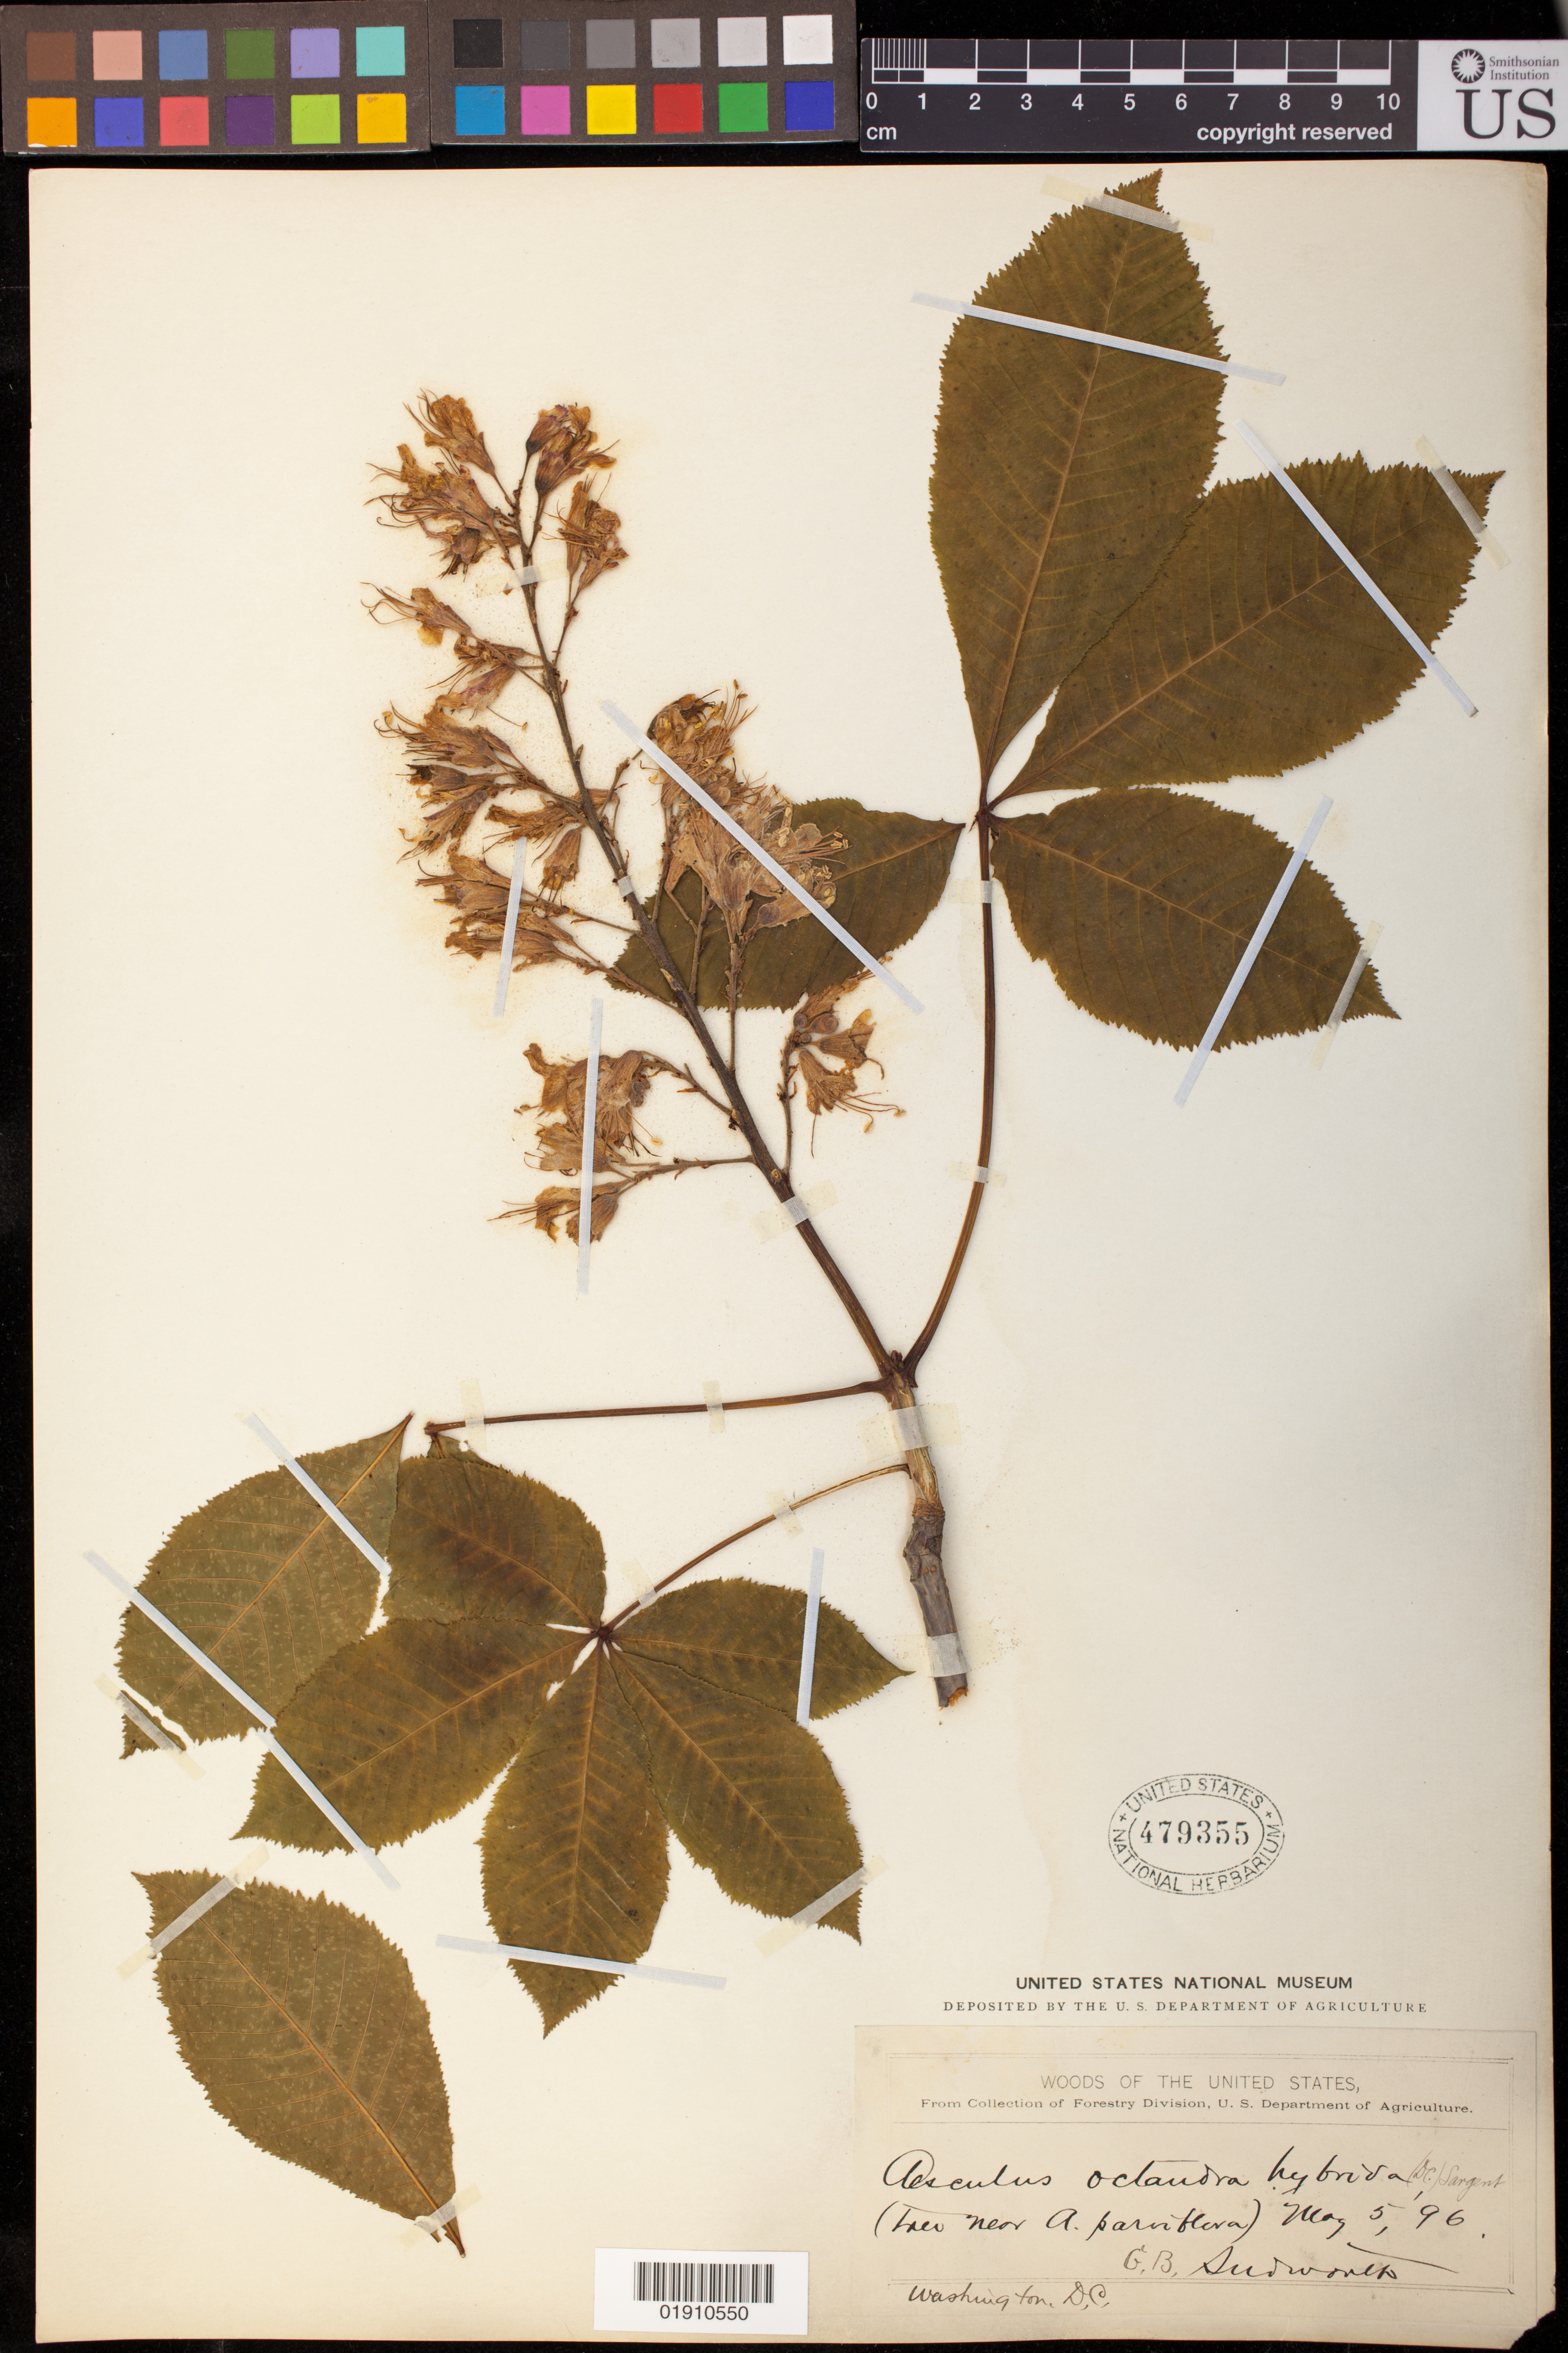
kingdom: Plantae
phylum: Tracheophyta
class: Magnoliopsida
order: Sapindales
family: Sapindaceae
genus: Aesculus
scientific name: Aesculus x hybrida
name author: DC.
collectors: G. B. Sudworth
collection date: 1896-05-05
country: United States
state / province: District of Columbia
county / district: Washington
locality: Washington, D.C.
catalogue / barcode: US 479355